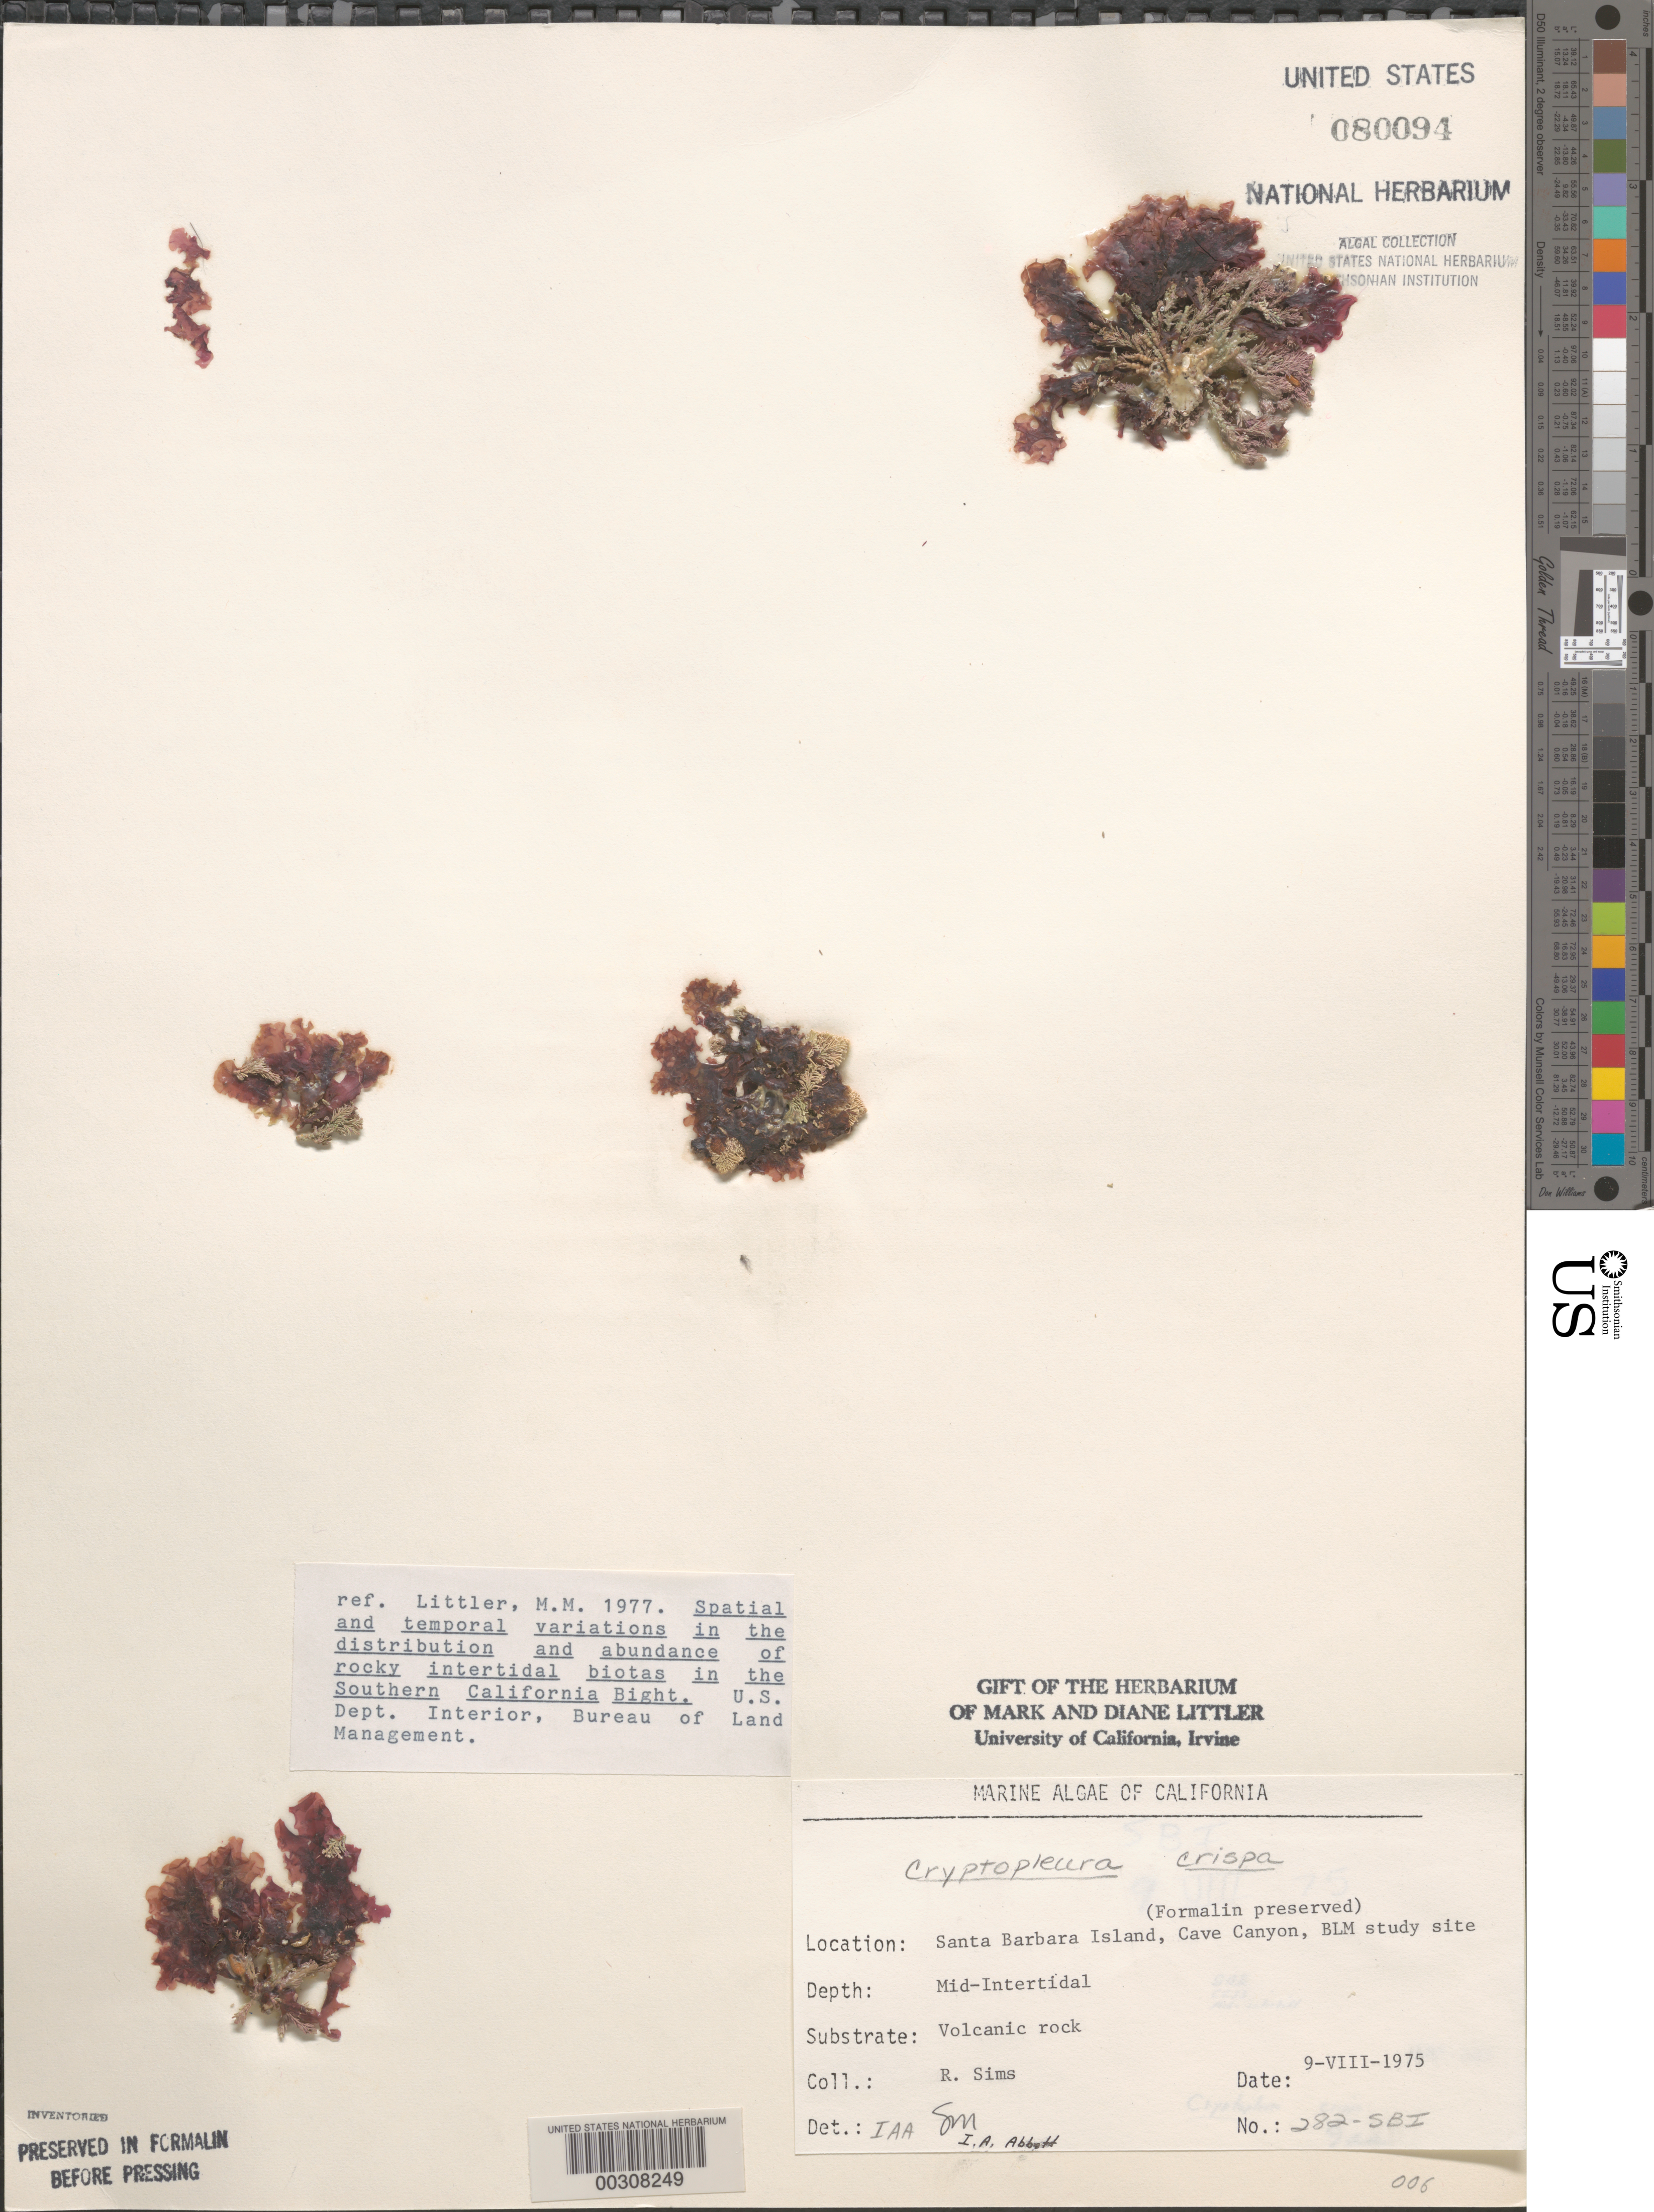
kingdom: Plantae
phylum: Rhodophyta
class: Florideophyceae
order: Ceramiales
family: Delesseriaceae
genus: Cryptopleura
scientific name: Cryptopleura crispa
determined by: Abbott, I. A.; Murray, S. N.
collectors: R. H. Sims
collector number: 282-SBI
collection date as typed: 09 Aug 1975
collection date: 1975-08-09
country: United States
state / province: California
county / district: Santa Barbara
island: Santa Barbara Island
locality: Cave Canyon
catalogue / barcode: US 80094